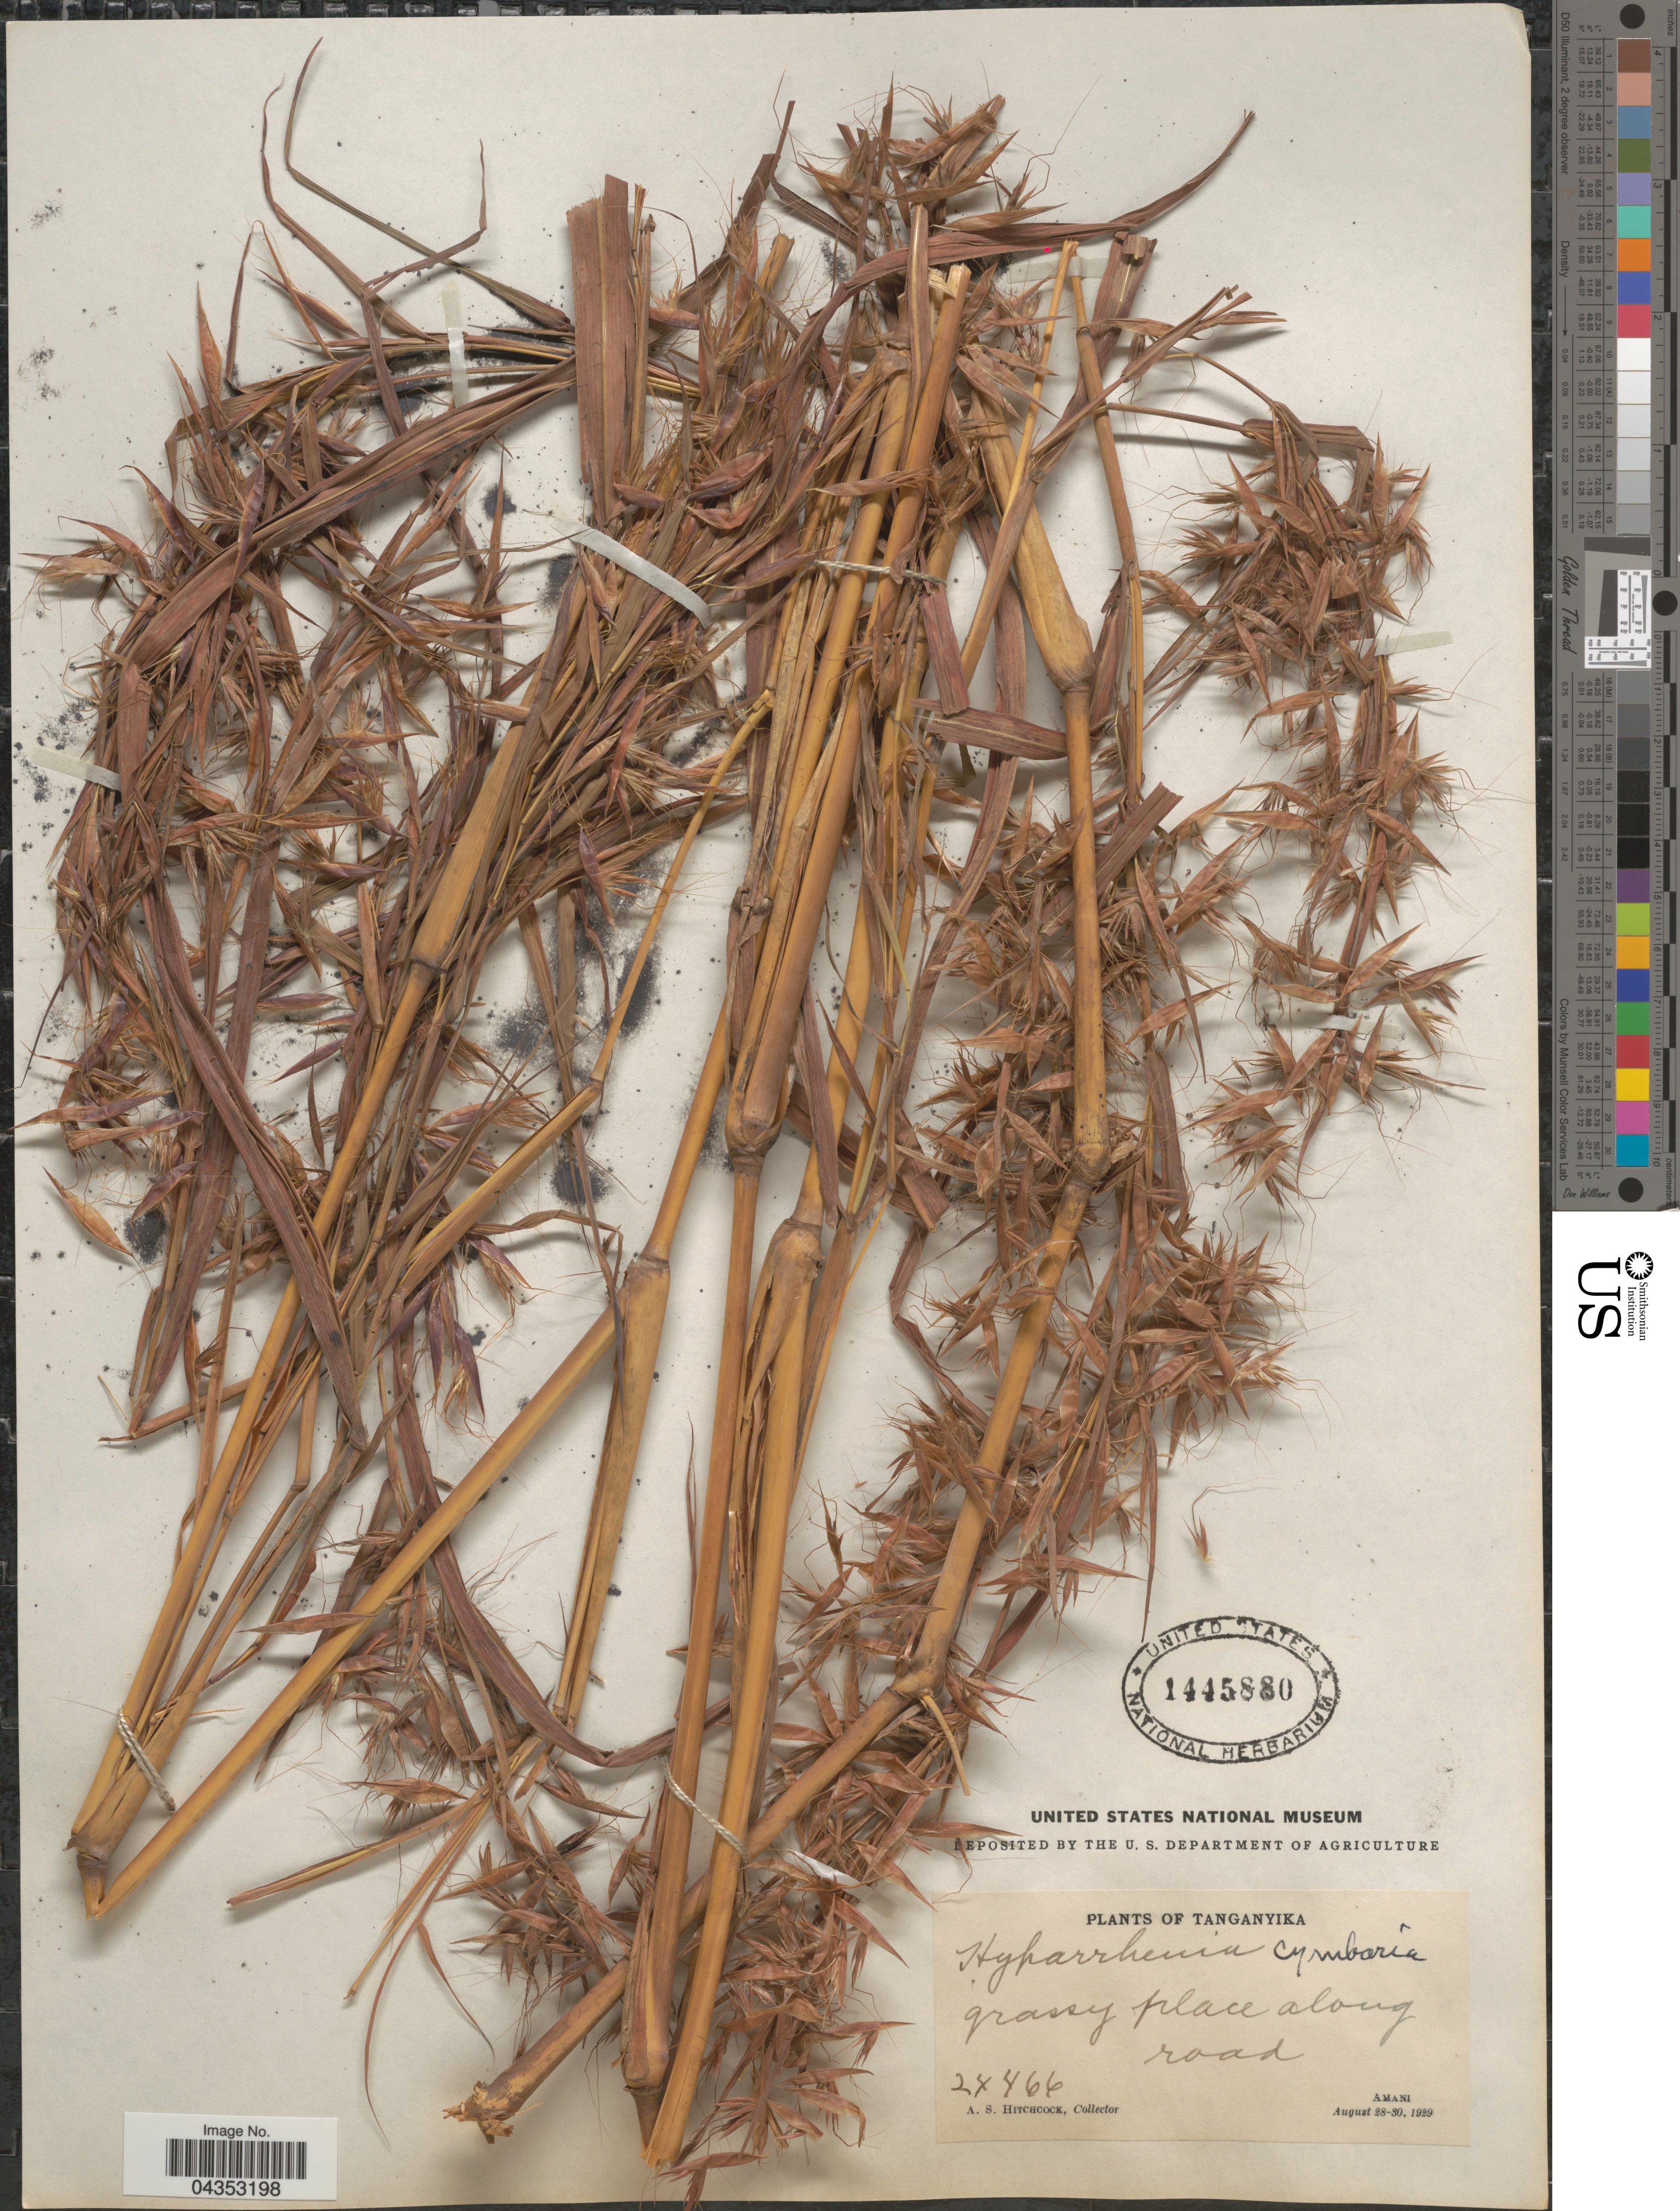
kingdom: Plantae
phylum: Tracheophyta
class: Liliopsida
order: Poales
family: Poaceae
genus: Hyparrhenia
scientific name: Hyparrhenia cymbaria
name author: (L.) Stapf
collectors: A. S. Hitchcock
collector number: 24466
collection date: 1929-08-28/1929-08-30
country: Tanzania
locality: Tanganyika. Grassy places along road. Amani.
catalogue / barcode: US 1445880